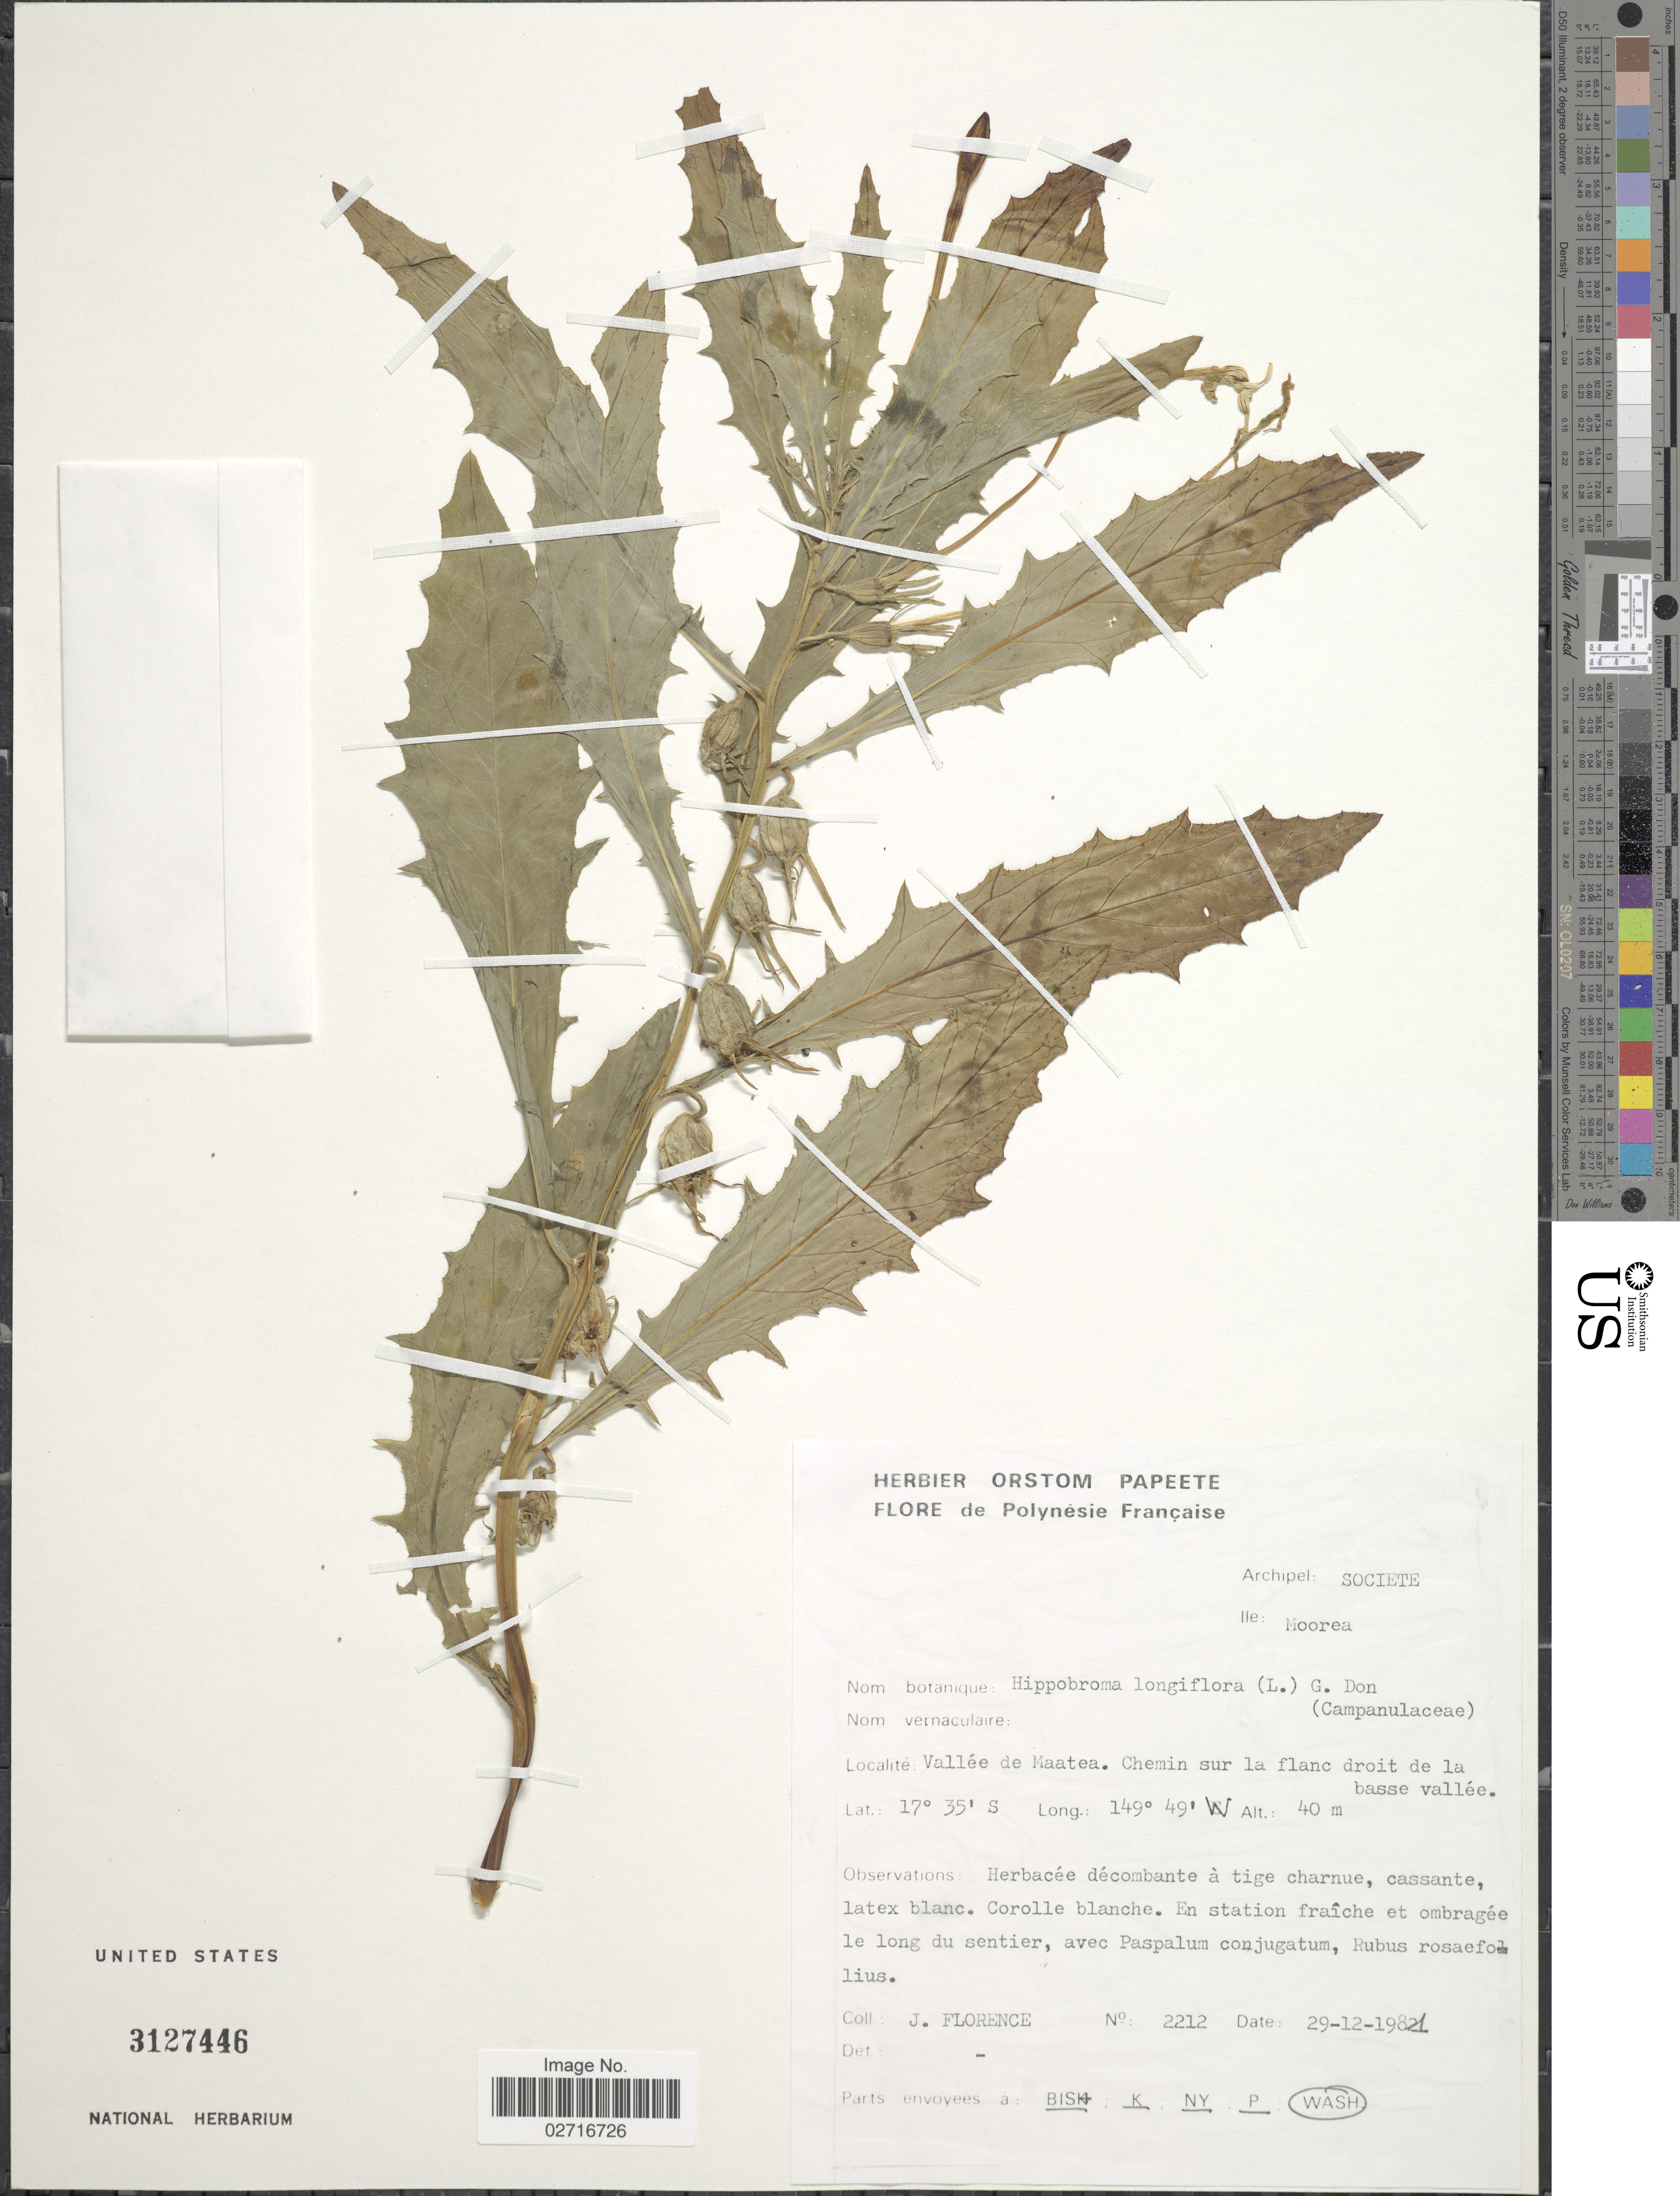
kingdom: Plantae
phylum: Tracheophyta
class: Magnoliopsida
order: Asterales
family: Campanulaceae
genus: Hippobroma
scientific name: Hippobroma longiflora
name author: (L.) G. Don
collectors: J. Florence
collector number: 2212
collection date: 1981-12-29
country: French Polynesia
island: Moorea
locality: Archipel: Societe, Ile: Moorea, Vallee de Maatea, Chemin sur la flanc droit de la basse vallee.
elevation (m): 40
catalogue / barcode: US 3127446